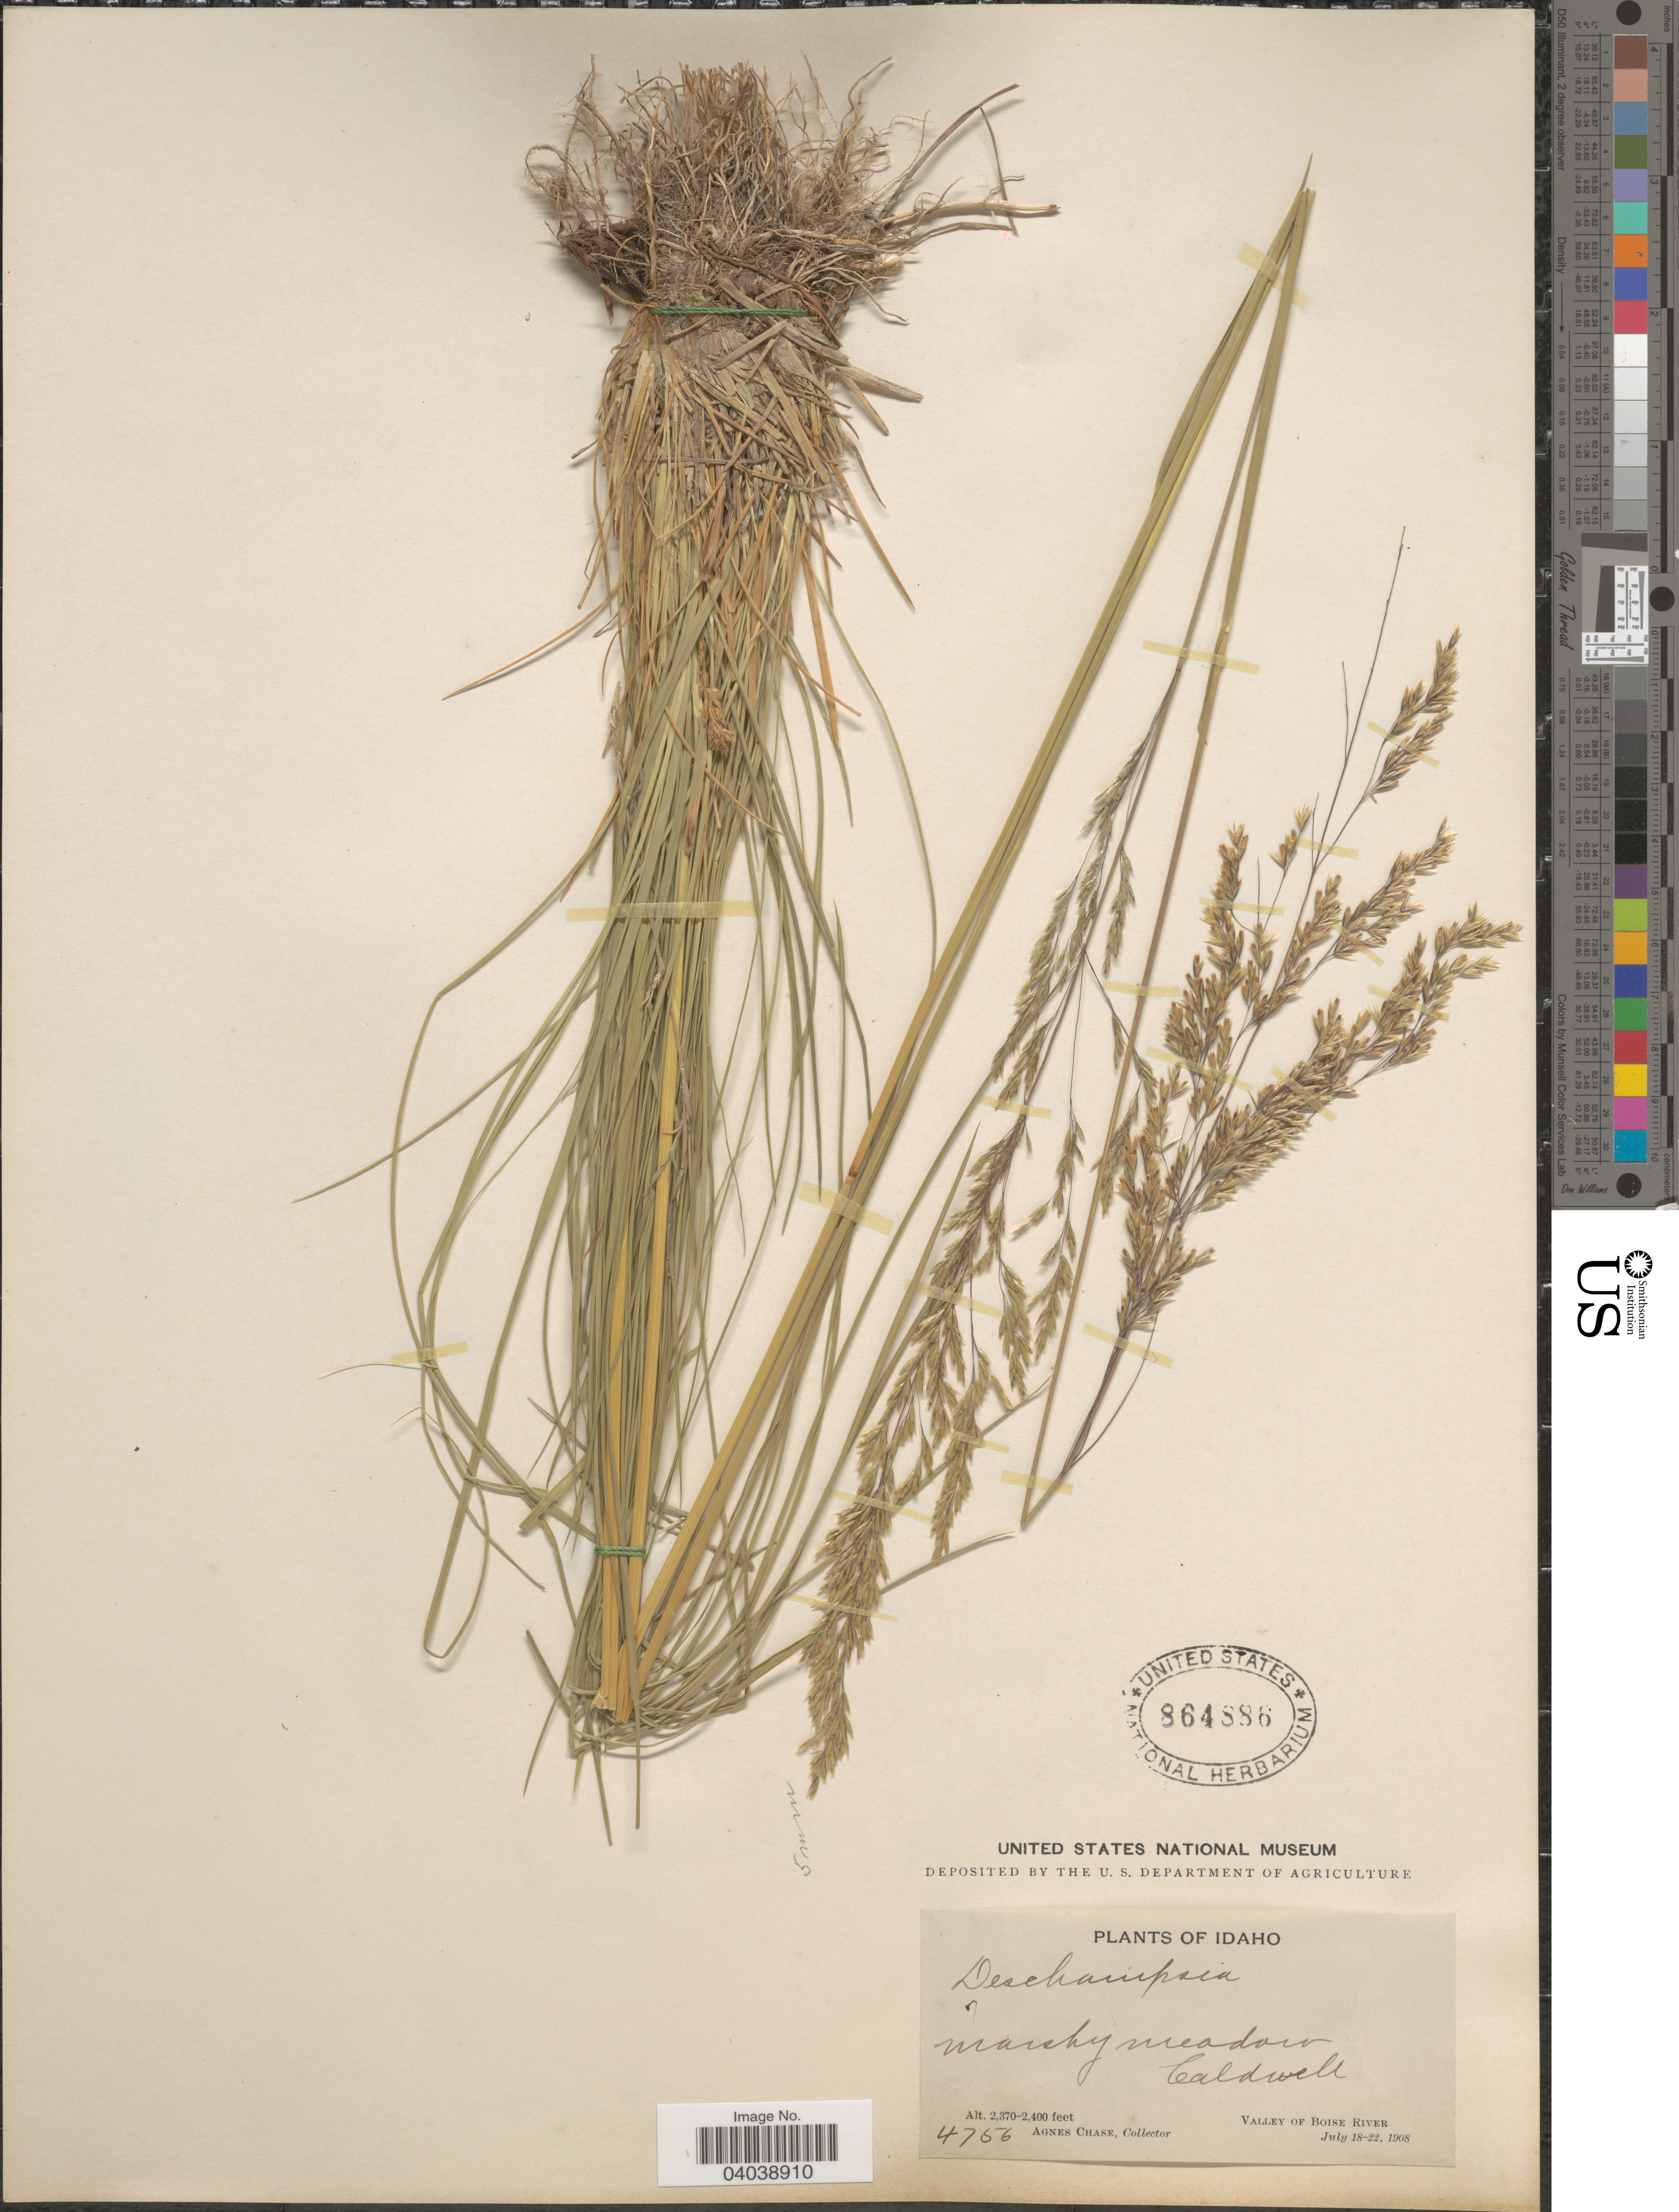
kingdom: Plantae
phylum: Tracheophyta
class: Liliopsida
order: Poales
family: Poaceae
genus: Deschampsia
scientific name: Deschampsia cespitosa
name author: (L.) P. Beauv.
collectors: A. Chase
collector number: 4756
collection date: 1908-07-18/1908-07-22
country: United States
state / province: Idaho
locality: Marshy meadow Caldwell. Valley of Boise River.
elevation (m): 722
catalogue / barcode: US 864886